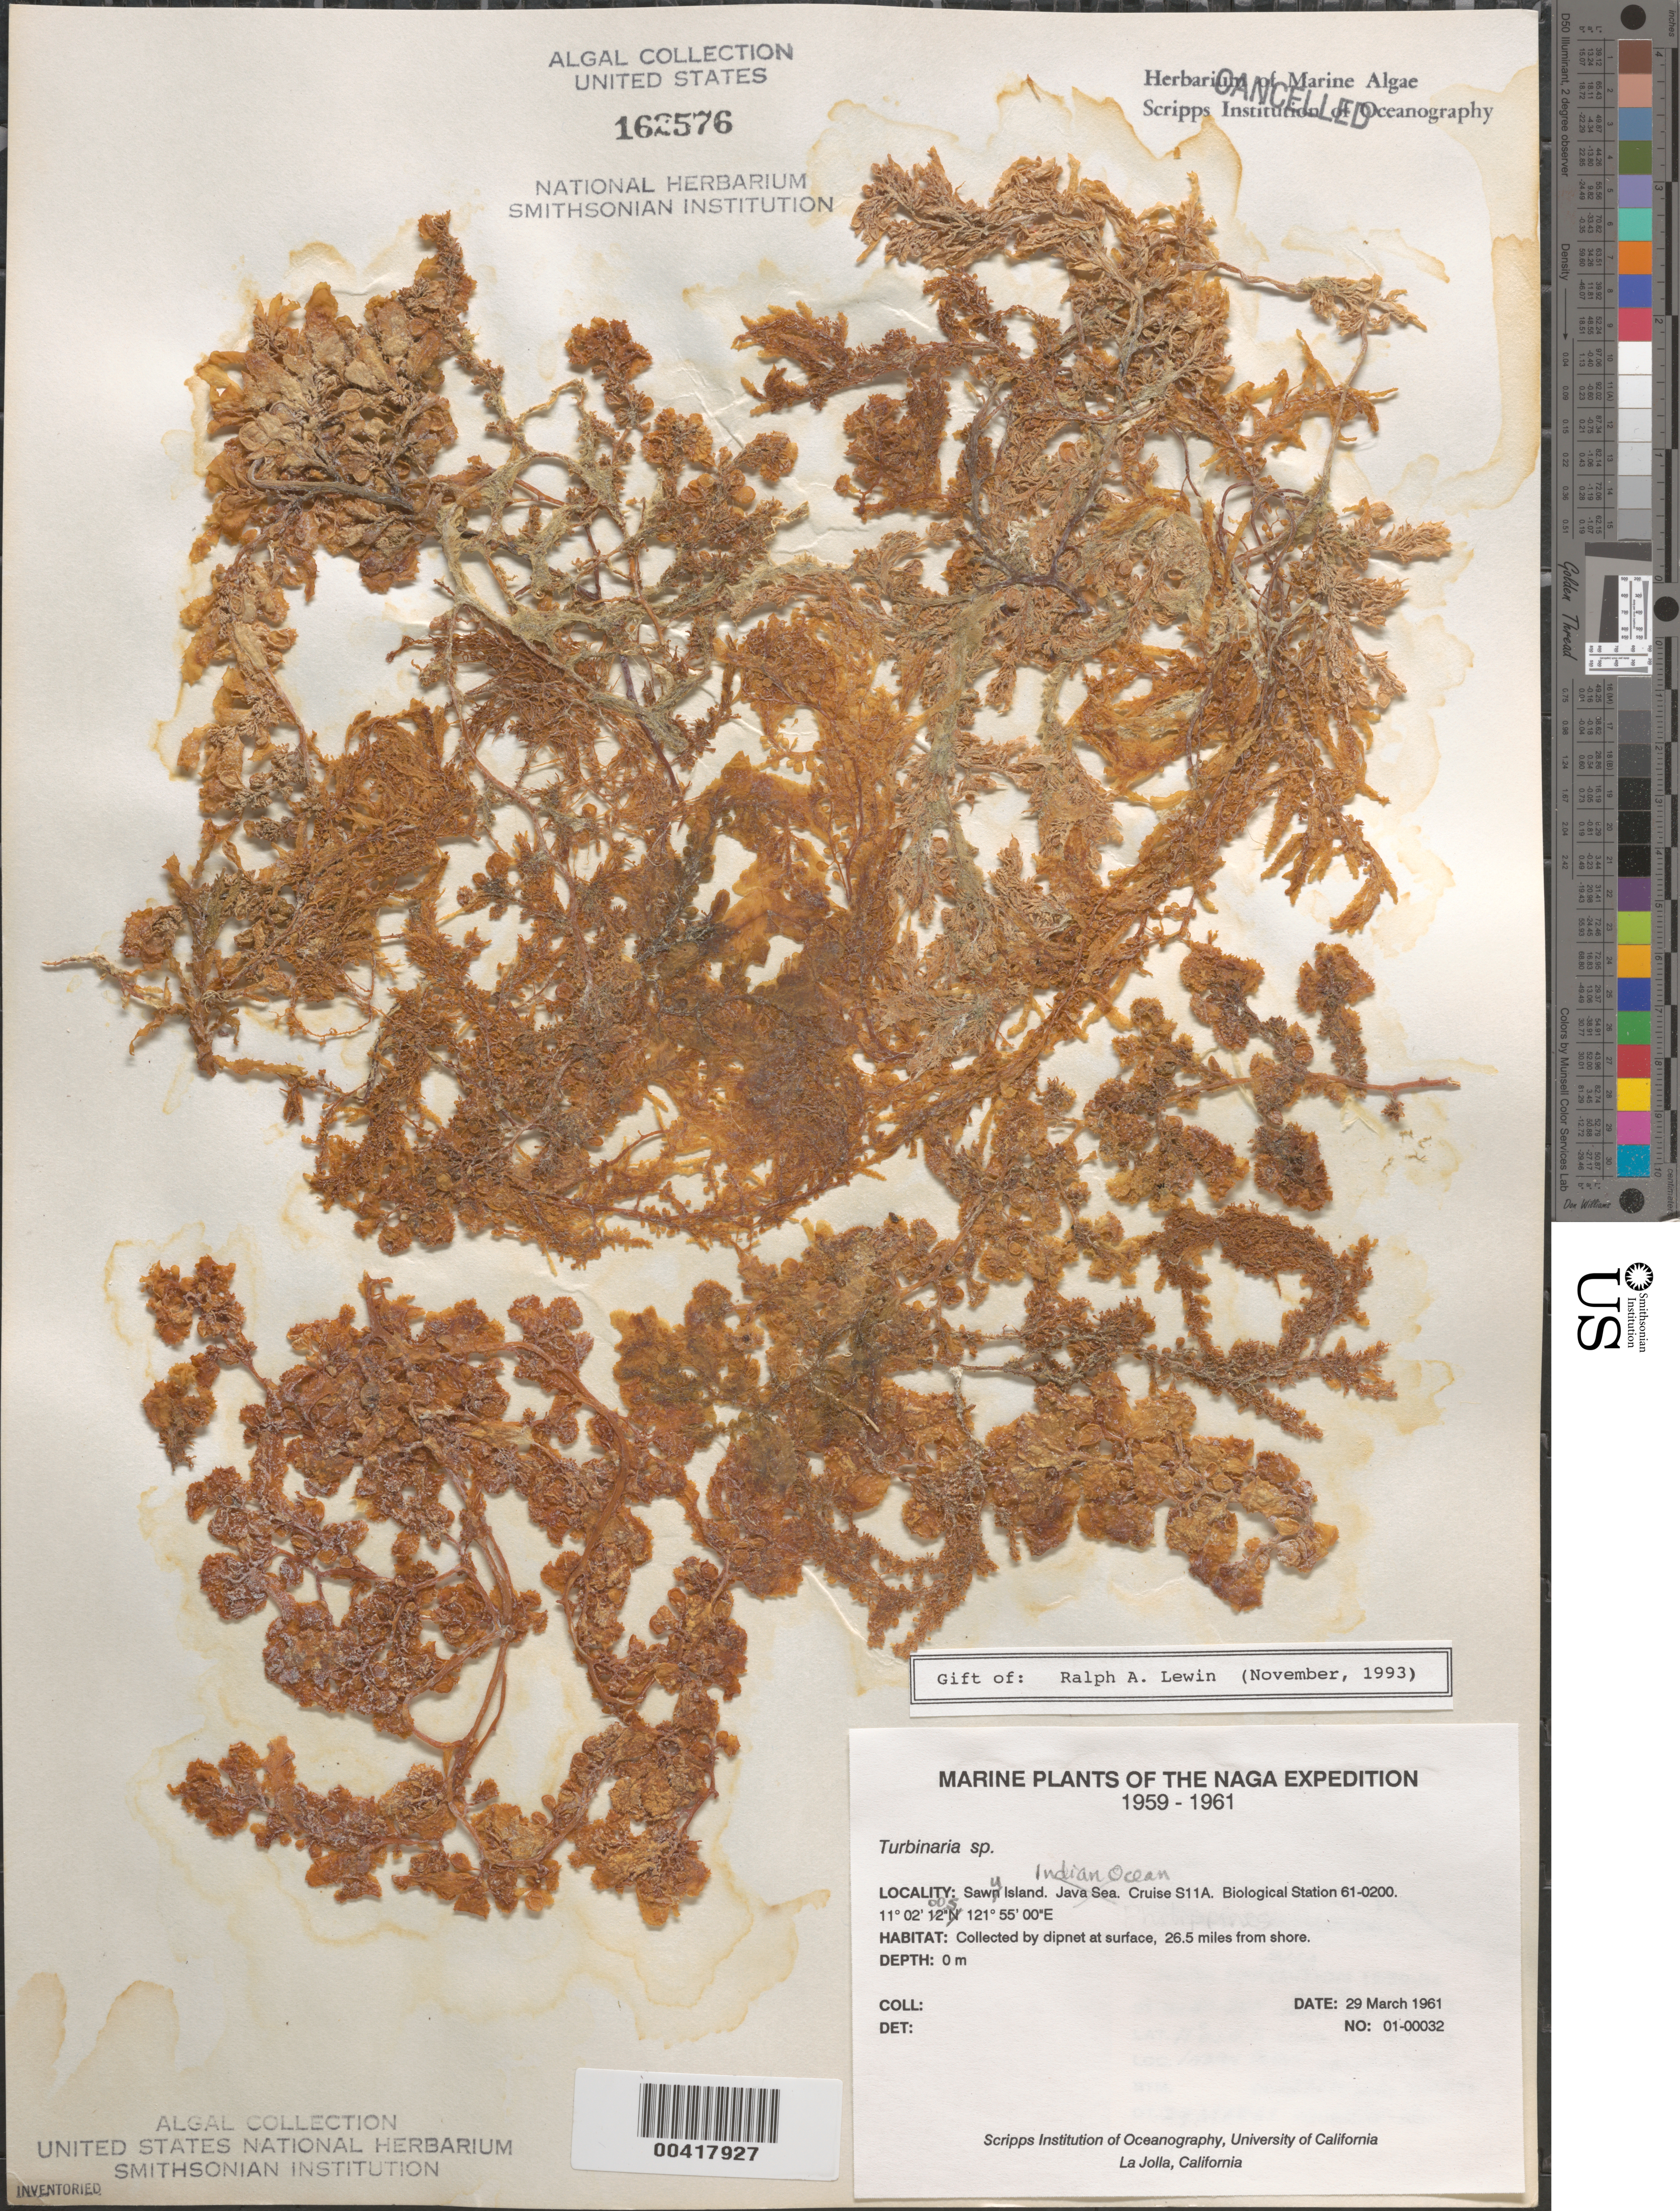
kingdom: Chromista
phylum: Ochrophyta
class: Phaeophyceae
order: Fucales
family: Sargassaceae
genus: Turbinaria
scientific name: Turbinaria sp.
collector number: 01-00032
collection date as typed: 29 Mar 1961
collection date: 1961-03-29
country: Indonesia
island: Sawu Island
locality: Indian Ocean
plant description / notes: Naga Expedition, 1959-1961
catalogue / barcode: US 162576